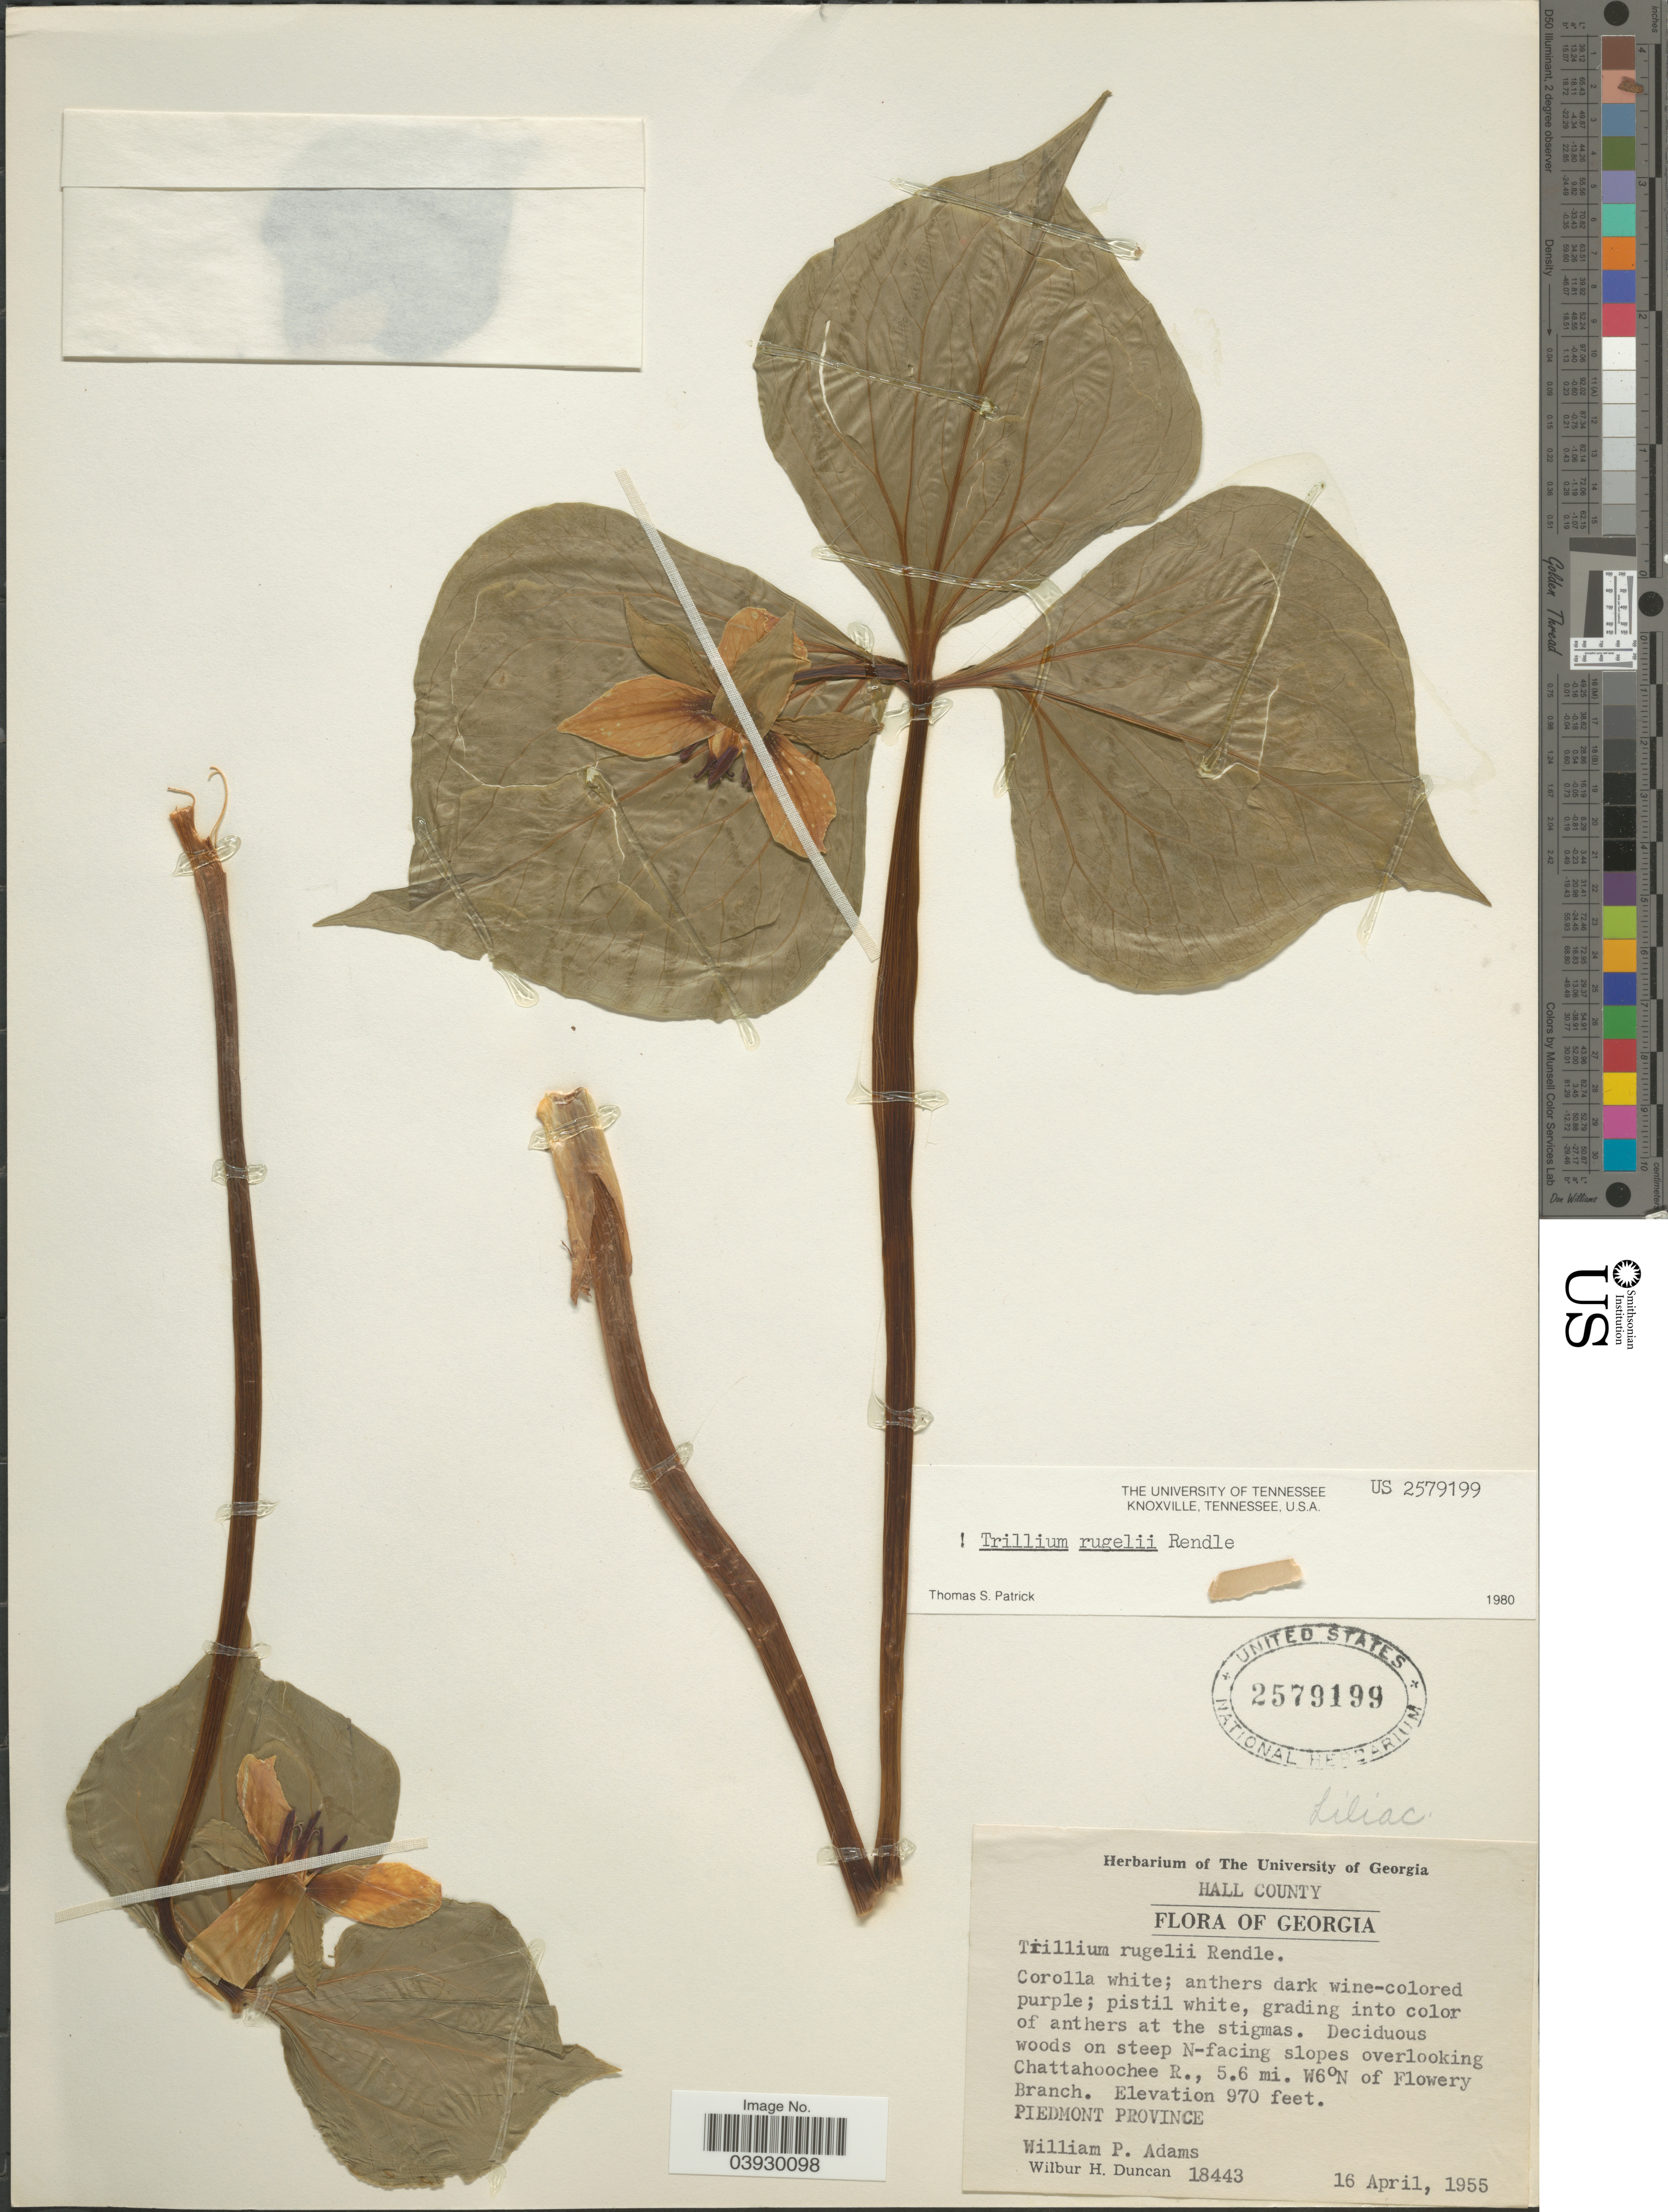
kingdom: Plantae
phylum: Tracheophyta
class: Liliopsida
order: Liliales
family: Melanthiaceae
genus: Trillium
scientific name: Trillium rugelii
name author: Rendle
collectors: W. P. Adams & W. H. Duncan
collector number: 18443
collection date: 1955-04-16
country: United States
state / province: Georgia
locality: Hall County. Deciduous woods on steep N-facing slopes overlooking Chattahoochee R., 5.6 mi. W6°N of Flowery Branch. Piedmont Province.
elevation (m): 296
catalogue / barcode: US 2579199